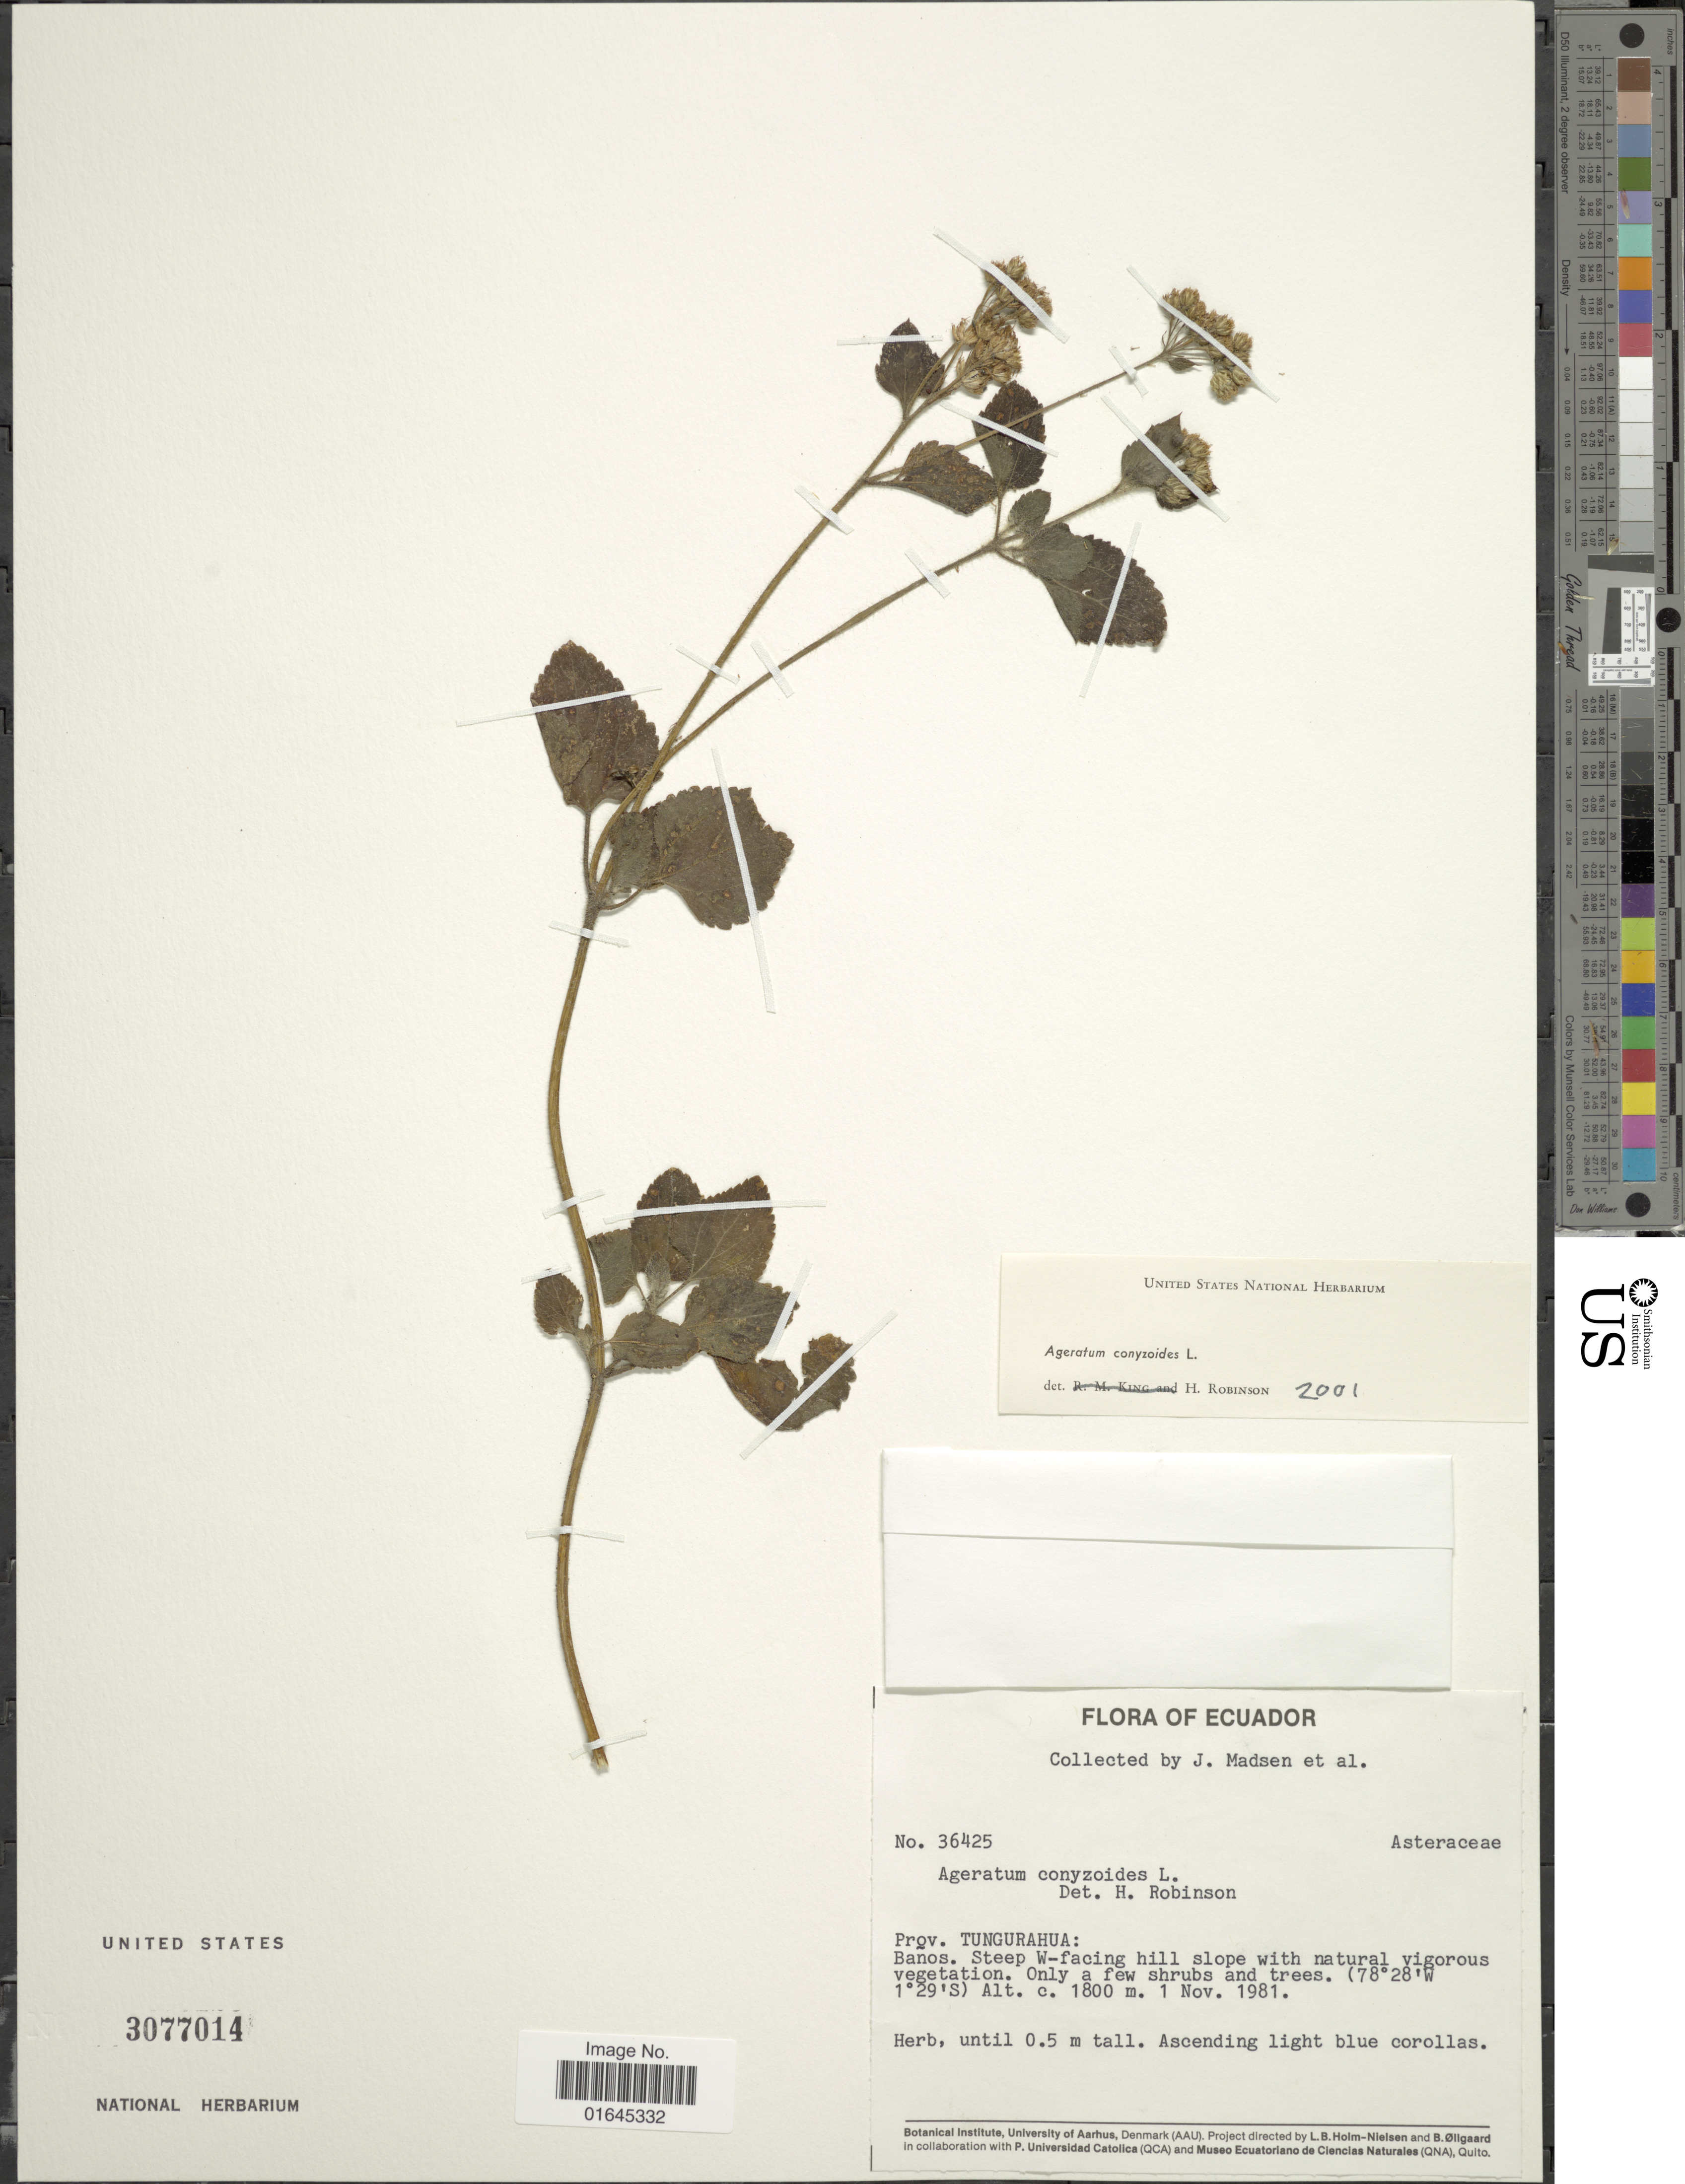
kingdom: Plantae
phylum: Tracheophyta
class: Magnoliopsida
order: Asterales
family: Asteraceae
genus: Ageratum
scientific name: Ageratum conyzoides subsp. conyzoides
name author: L.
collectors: J. Madsen & et al.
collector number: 36425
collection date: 1981-11-01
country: Ecuador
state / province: Tungurahua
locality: Banos. Steep W-facing hill slope with natural vigorous vegetation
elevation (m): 1800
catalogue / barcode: US 3077014